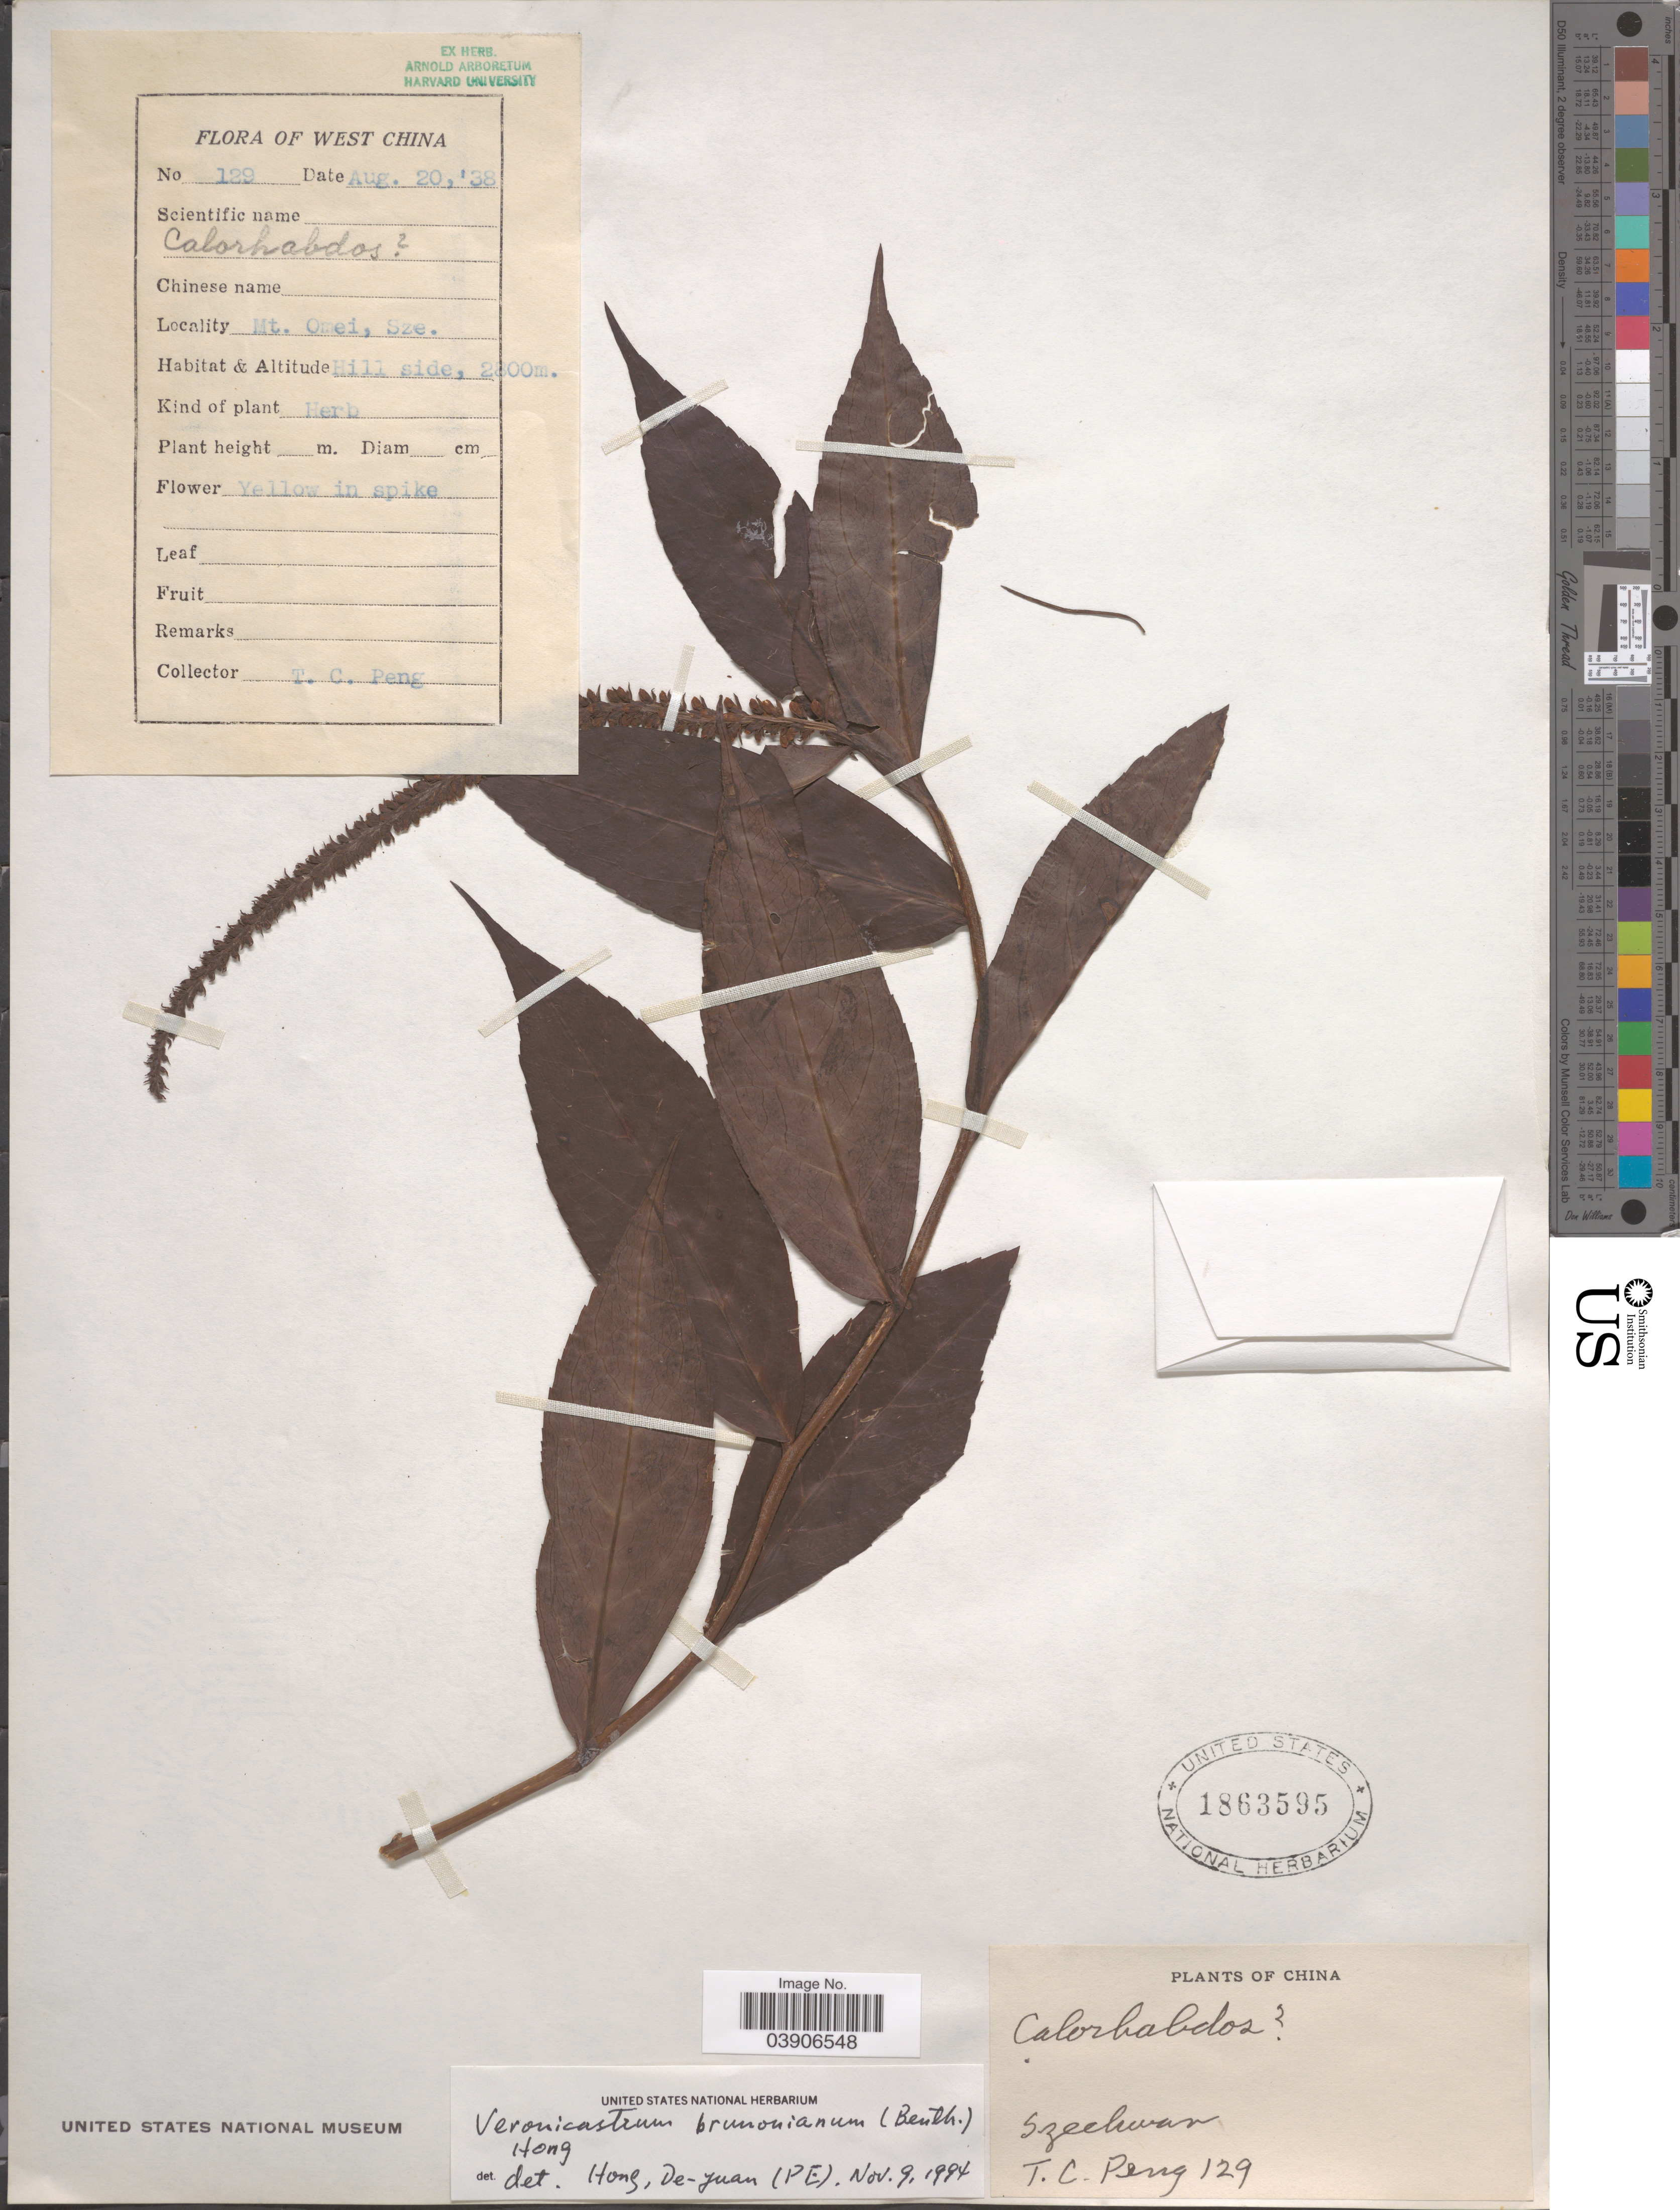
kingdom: Plantae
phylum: Tracheophyta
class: Magnoliopsida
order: Lamiales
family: Plantaginaceae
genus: Calorhabdos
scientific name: Calorhabdos brunoniana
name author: Benth.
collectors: T. Peng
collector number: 129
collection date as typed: Transcribed d/m/y: 20/8/38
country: China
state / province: Sichuan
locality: Mt. Omei, Sze.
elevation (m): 2800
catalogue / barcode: US 1863595